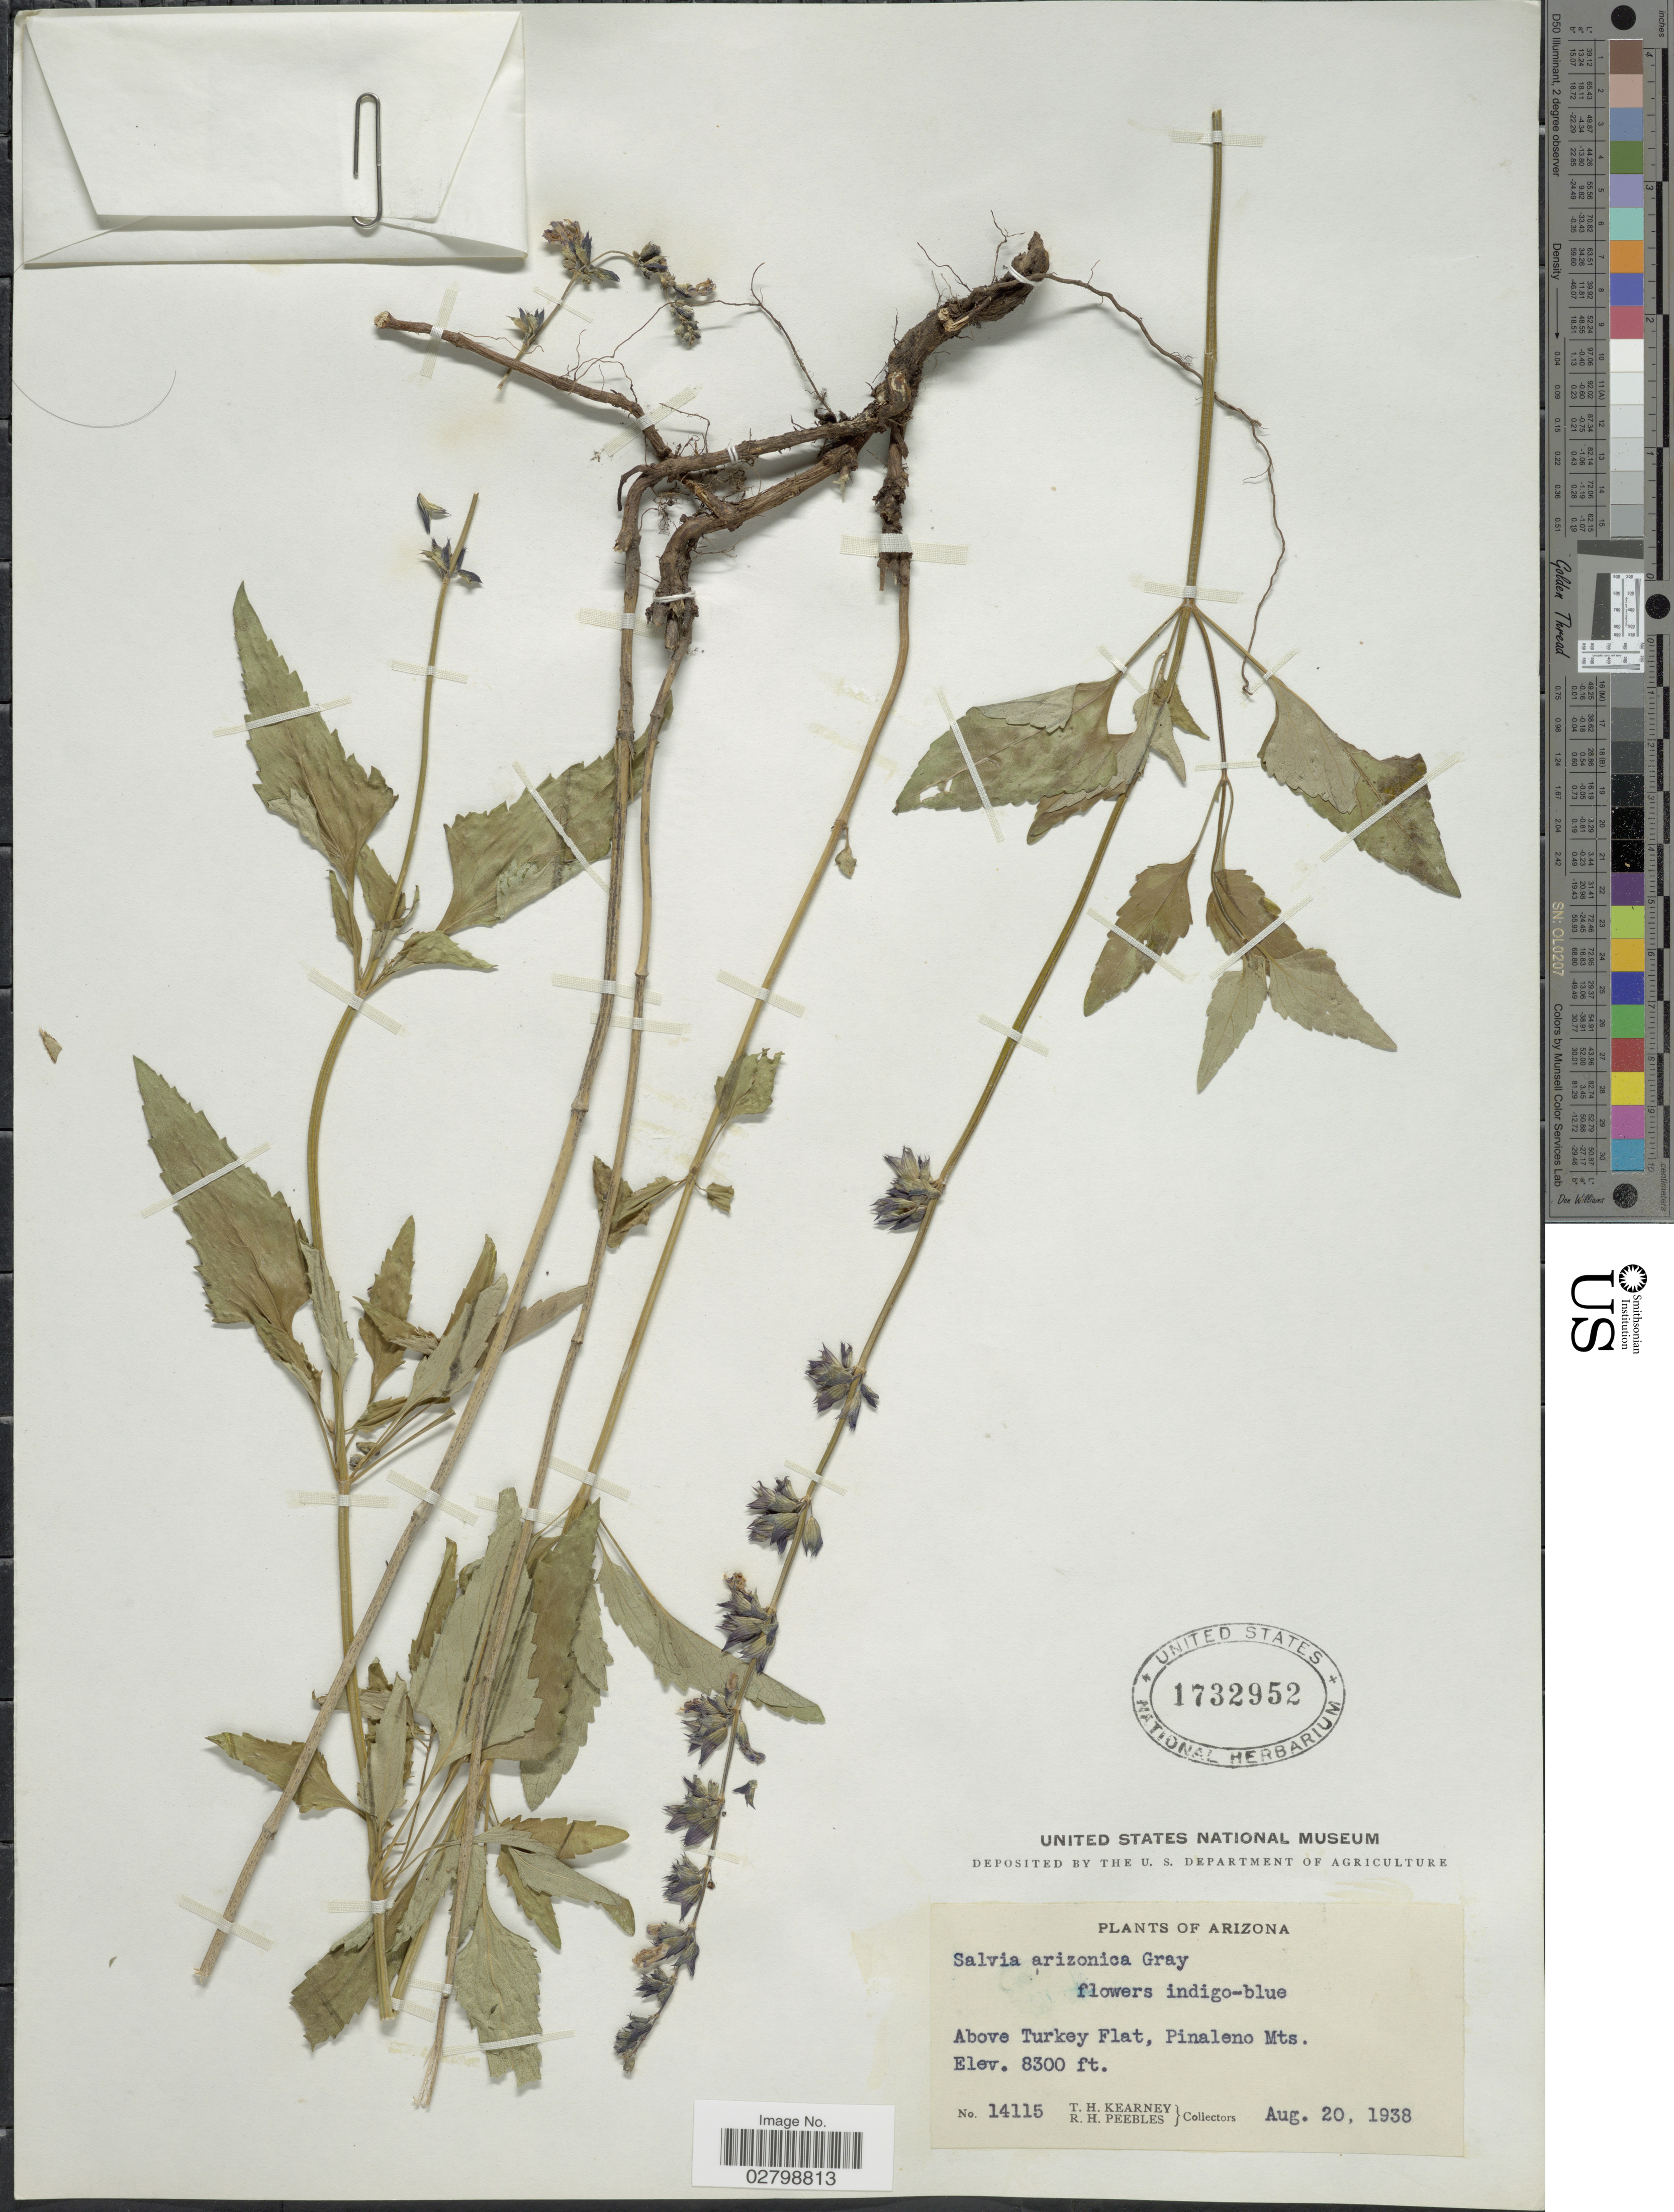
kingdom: Plantae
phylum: Tracheophyta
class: Magnoliopsida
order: Lamiales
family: Lamiaceae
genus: Salvia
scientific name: Salvia arizonica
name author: A. Gray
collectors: T. H. Kearney & R. H. Peebles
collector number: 14115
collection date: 1938-08-20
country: United States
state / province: Arizona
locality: Above Turkey Flat, Pinaleno Mts.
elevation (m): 2530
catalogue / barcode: US 1732952